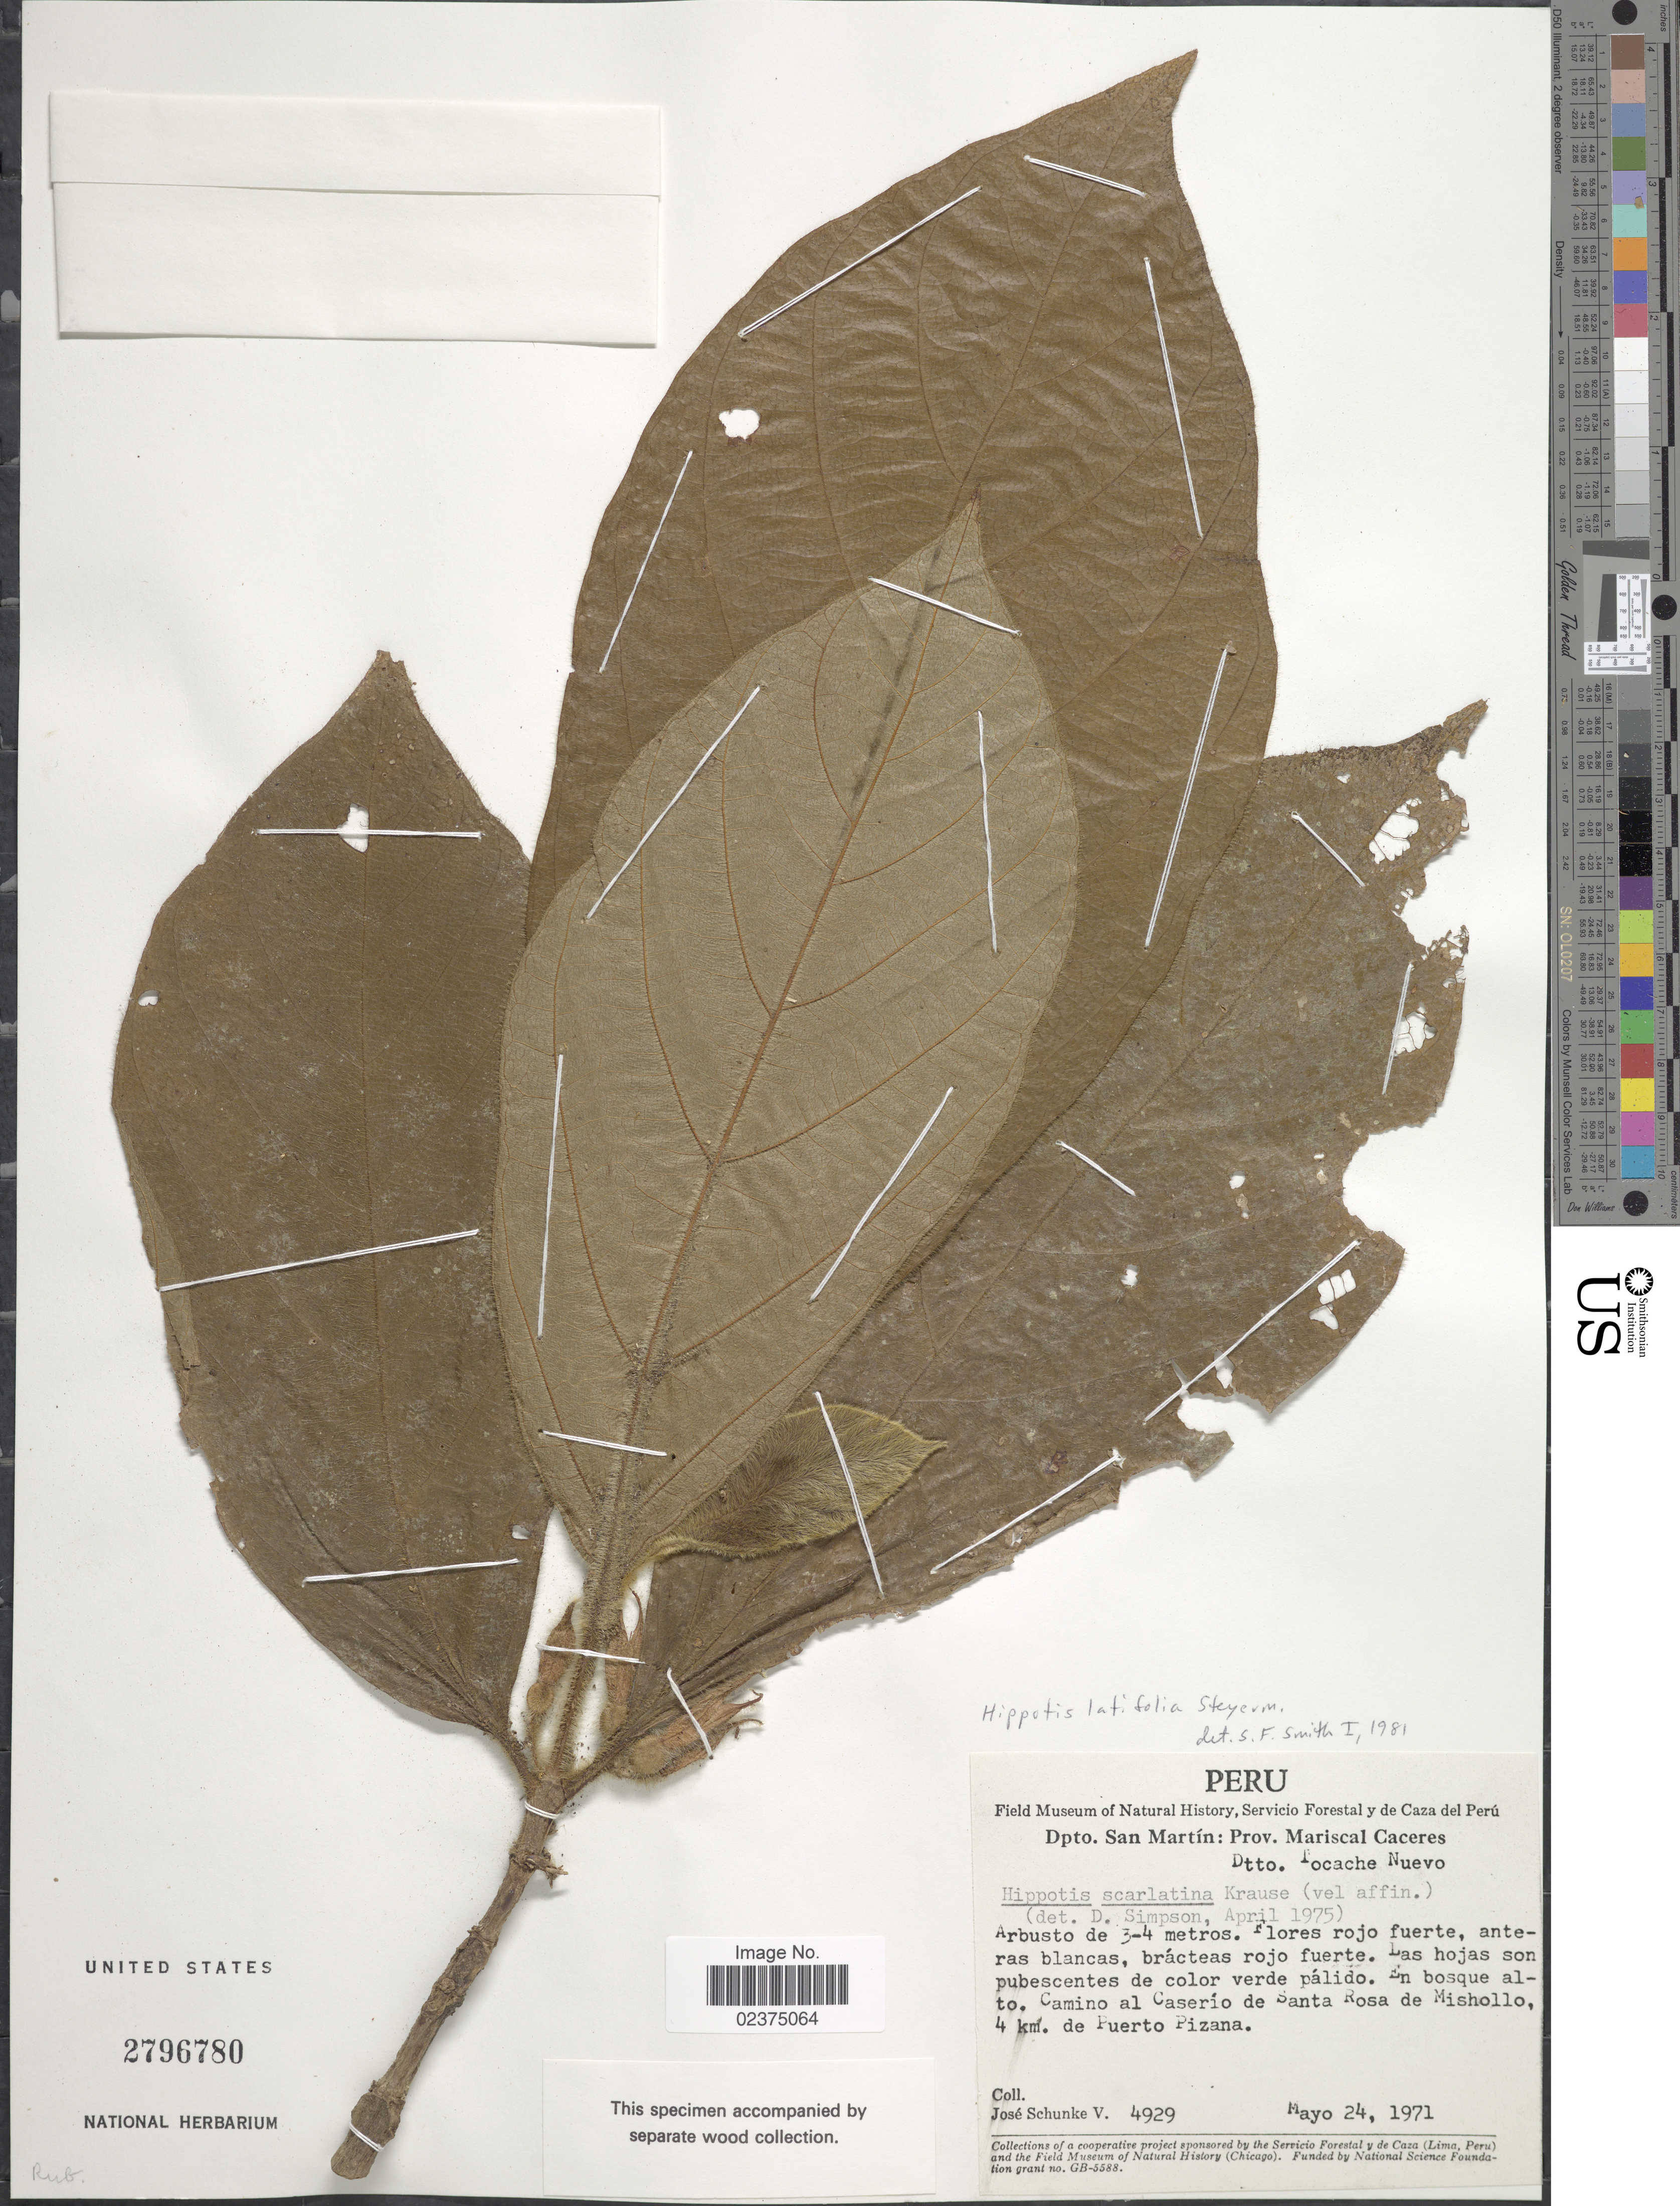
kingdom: Plantae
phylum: Tracheophyta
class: Magnoliopsida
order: Gentianales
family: Rubiaceae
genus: Hippotis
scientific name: Hippotis latifolia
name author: Steyerm.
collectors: J. Schunke Vigo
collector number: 429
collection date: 1971-05-24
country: Peru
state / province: San Martín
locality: Prov. Mariscal Caceres, Dtto. Tocache Nuevo, Camino al Caserio de Santa Rosa de Mishollo, 4 km. de Puerto Pizana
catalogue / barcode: US 2796780